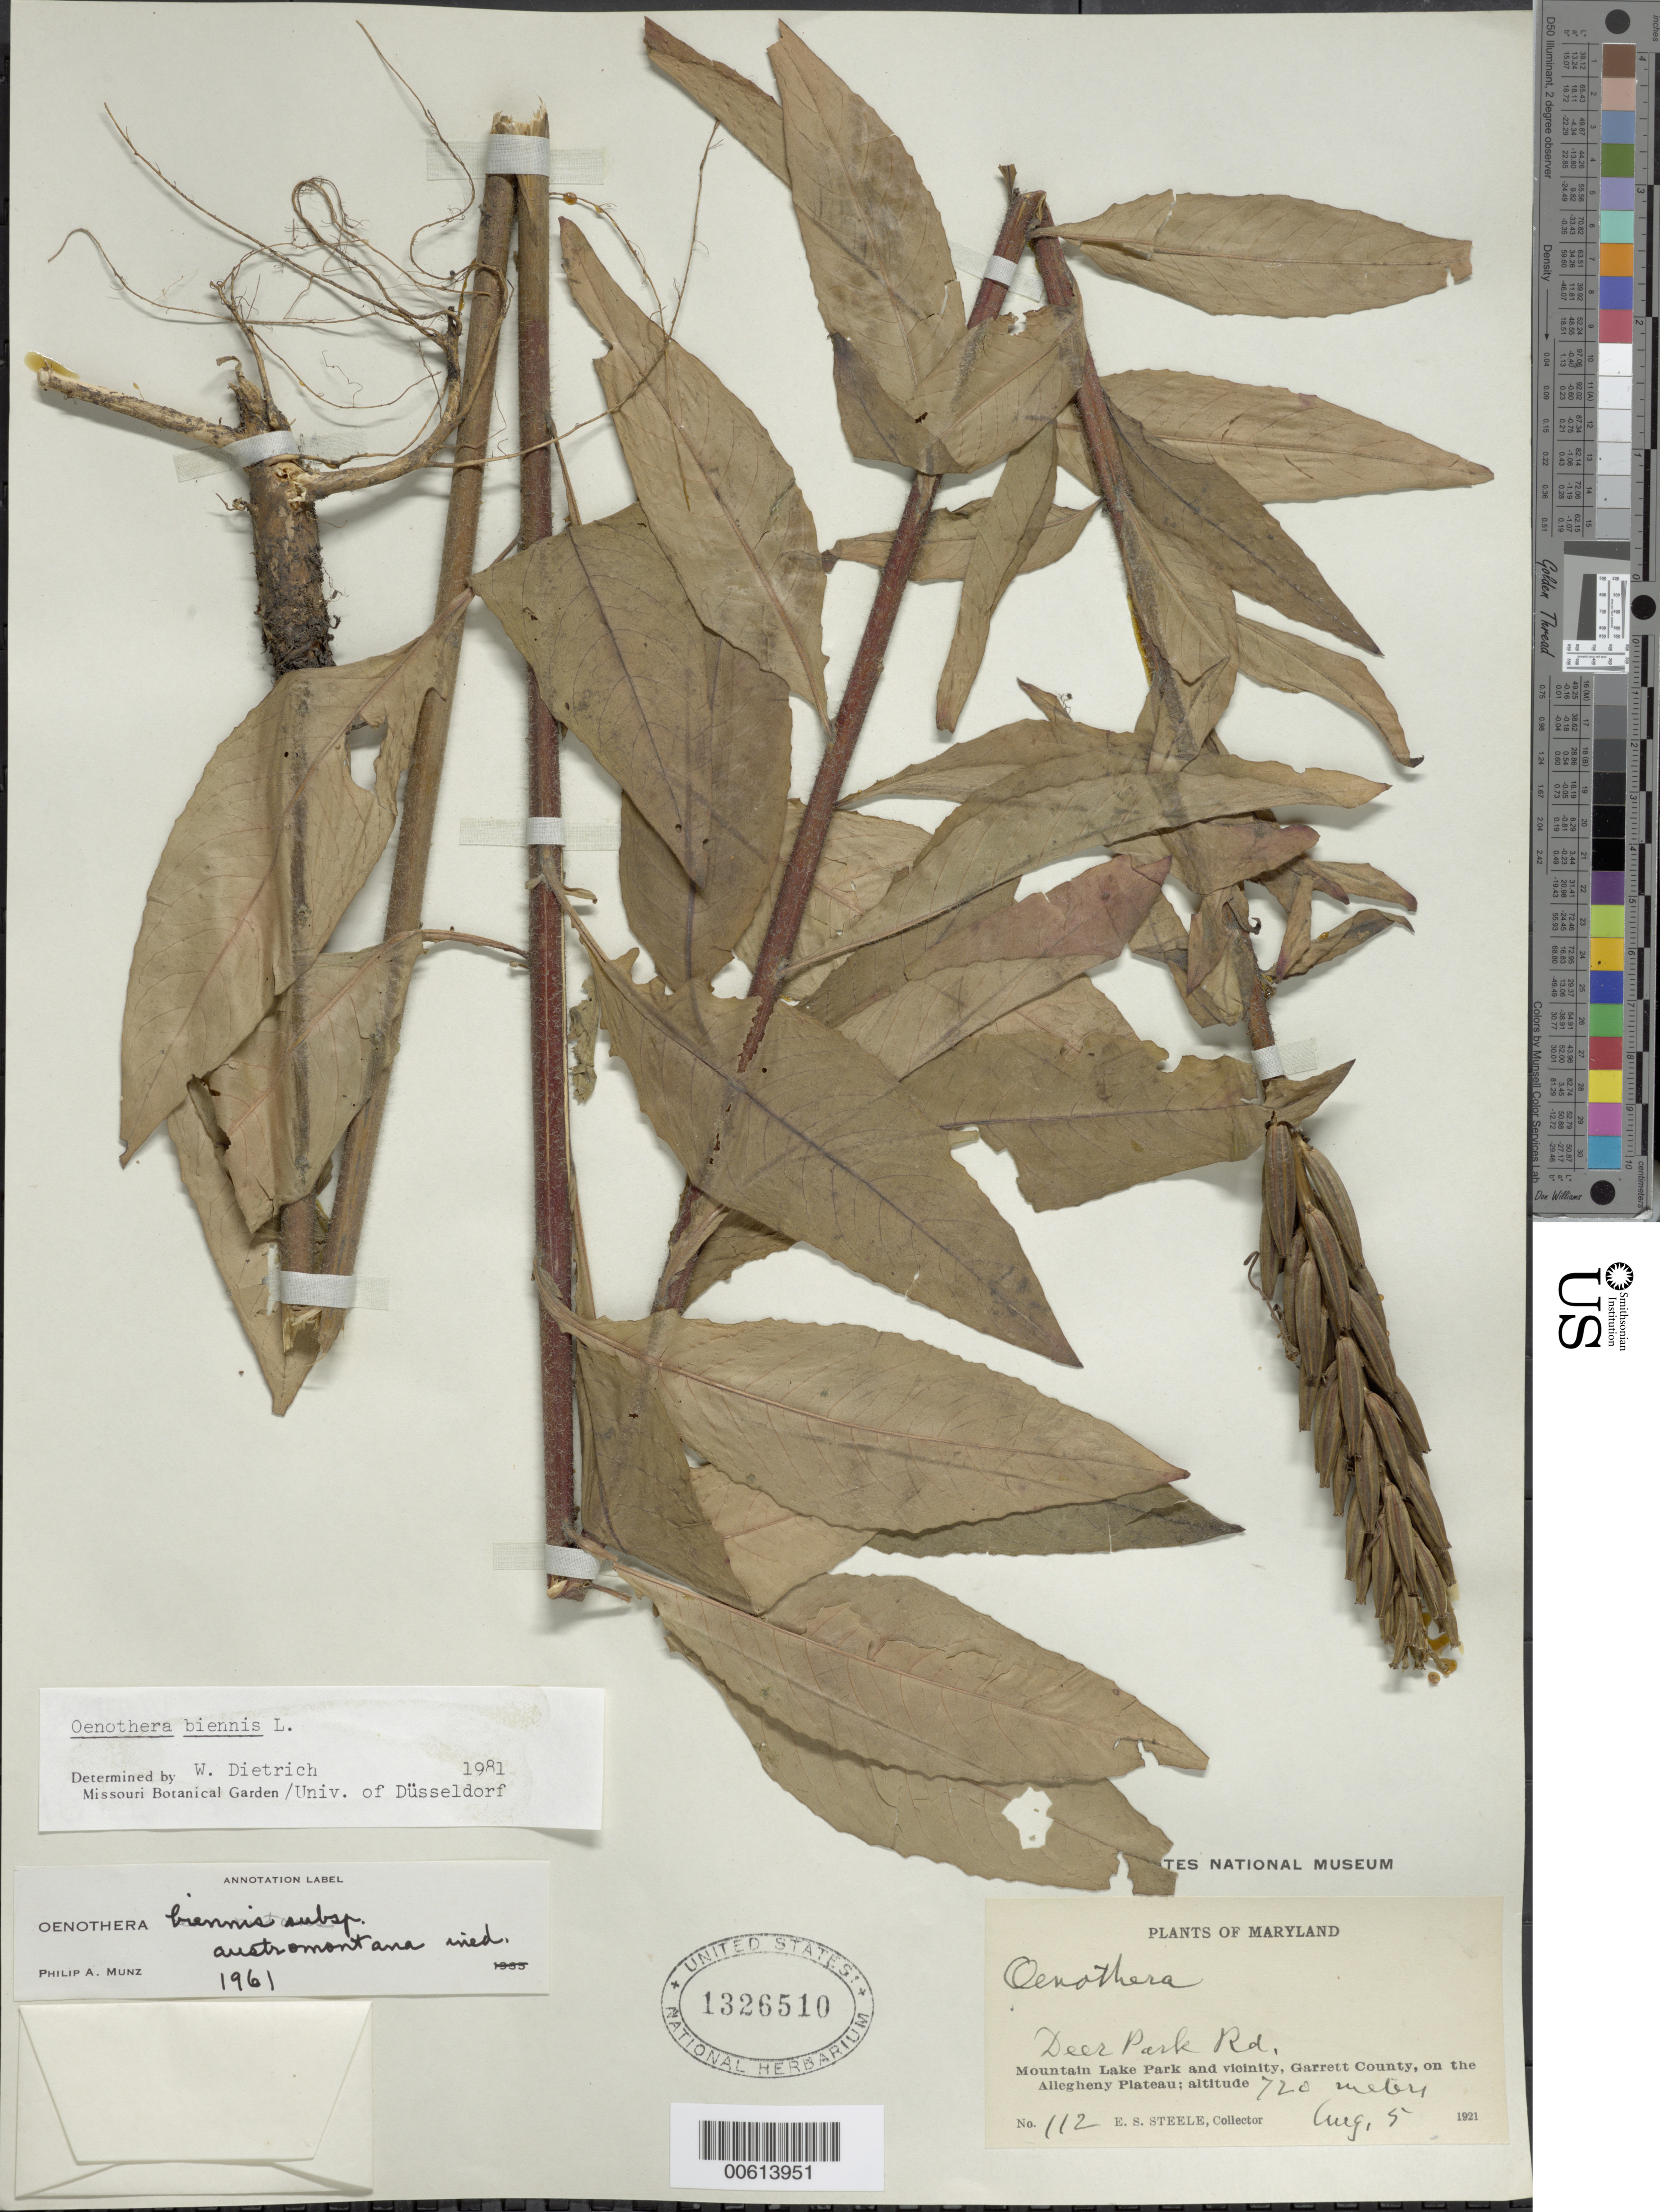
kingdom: Plantae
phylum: Tracheophyta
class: Magnoliopsida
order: Myrtales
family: Onagraceae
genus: Oenothera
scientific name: Oenothera biennis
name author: L.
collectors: E. Steele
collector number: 112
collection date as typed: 05 Aug 1921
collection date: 1921-08-05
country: United States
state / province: Maryland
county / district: Garrett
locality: Mountain Lake Park, Allegheny Plateau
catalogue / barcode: US 1326510